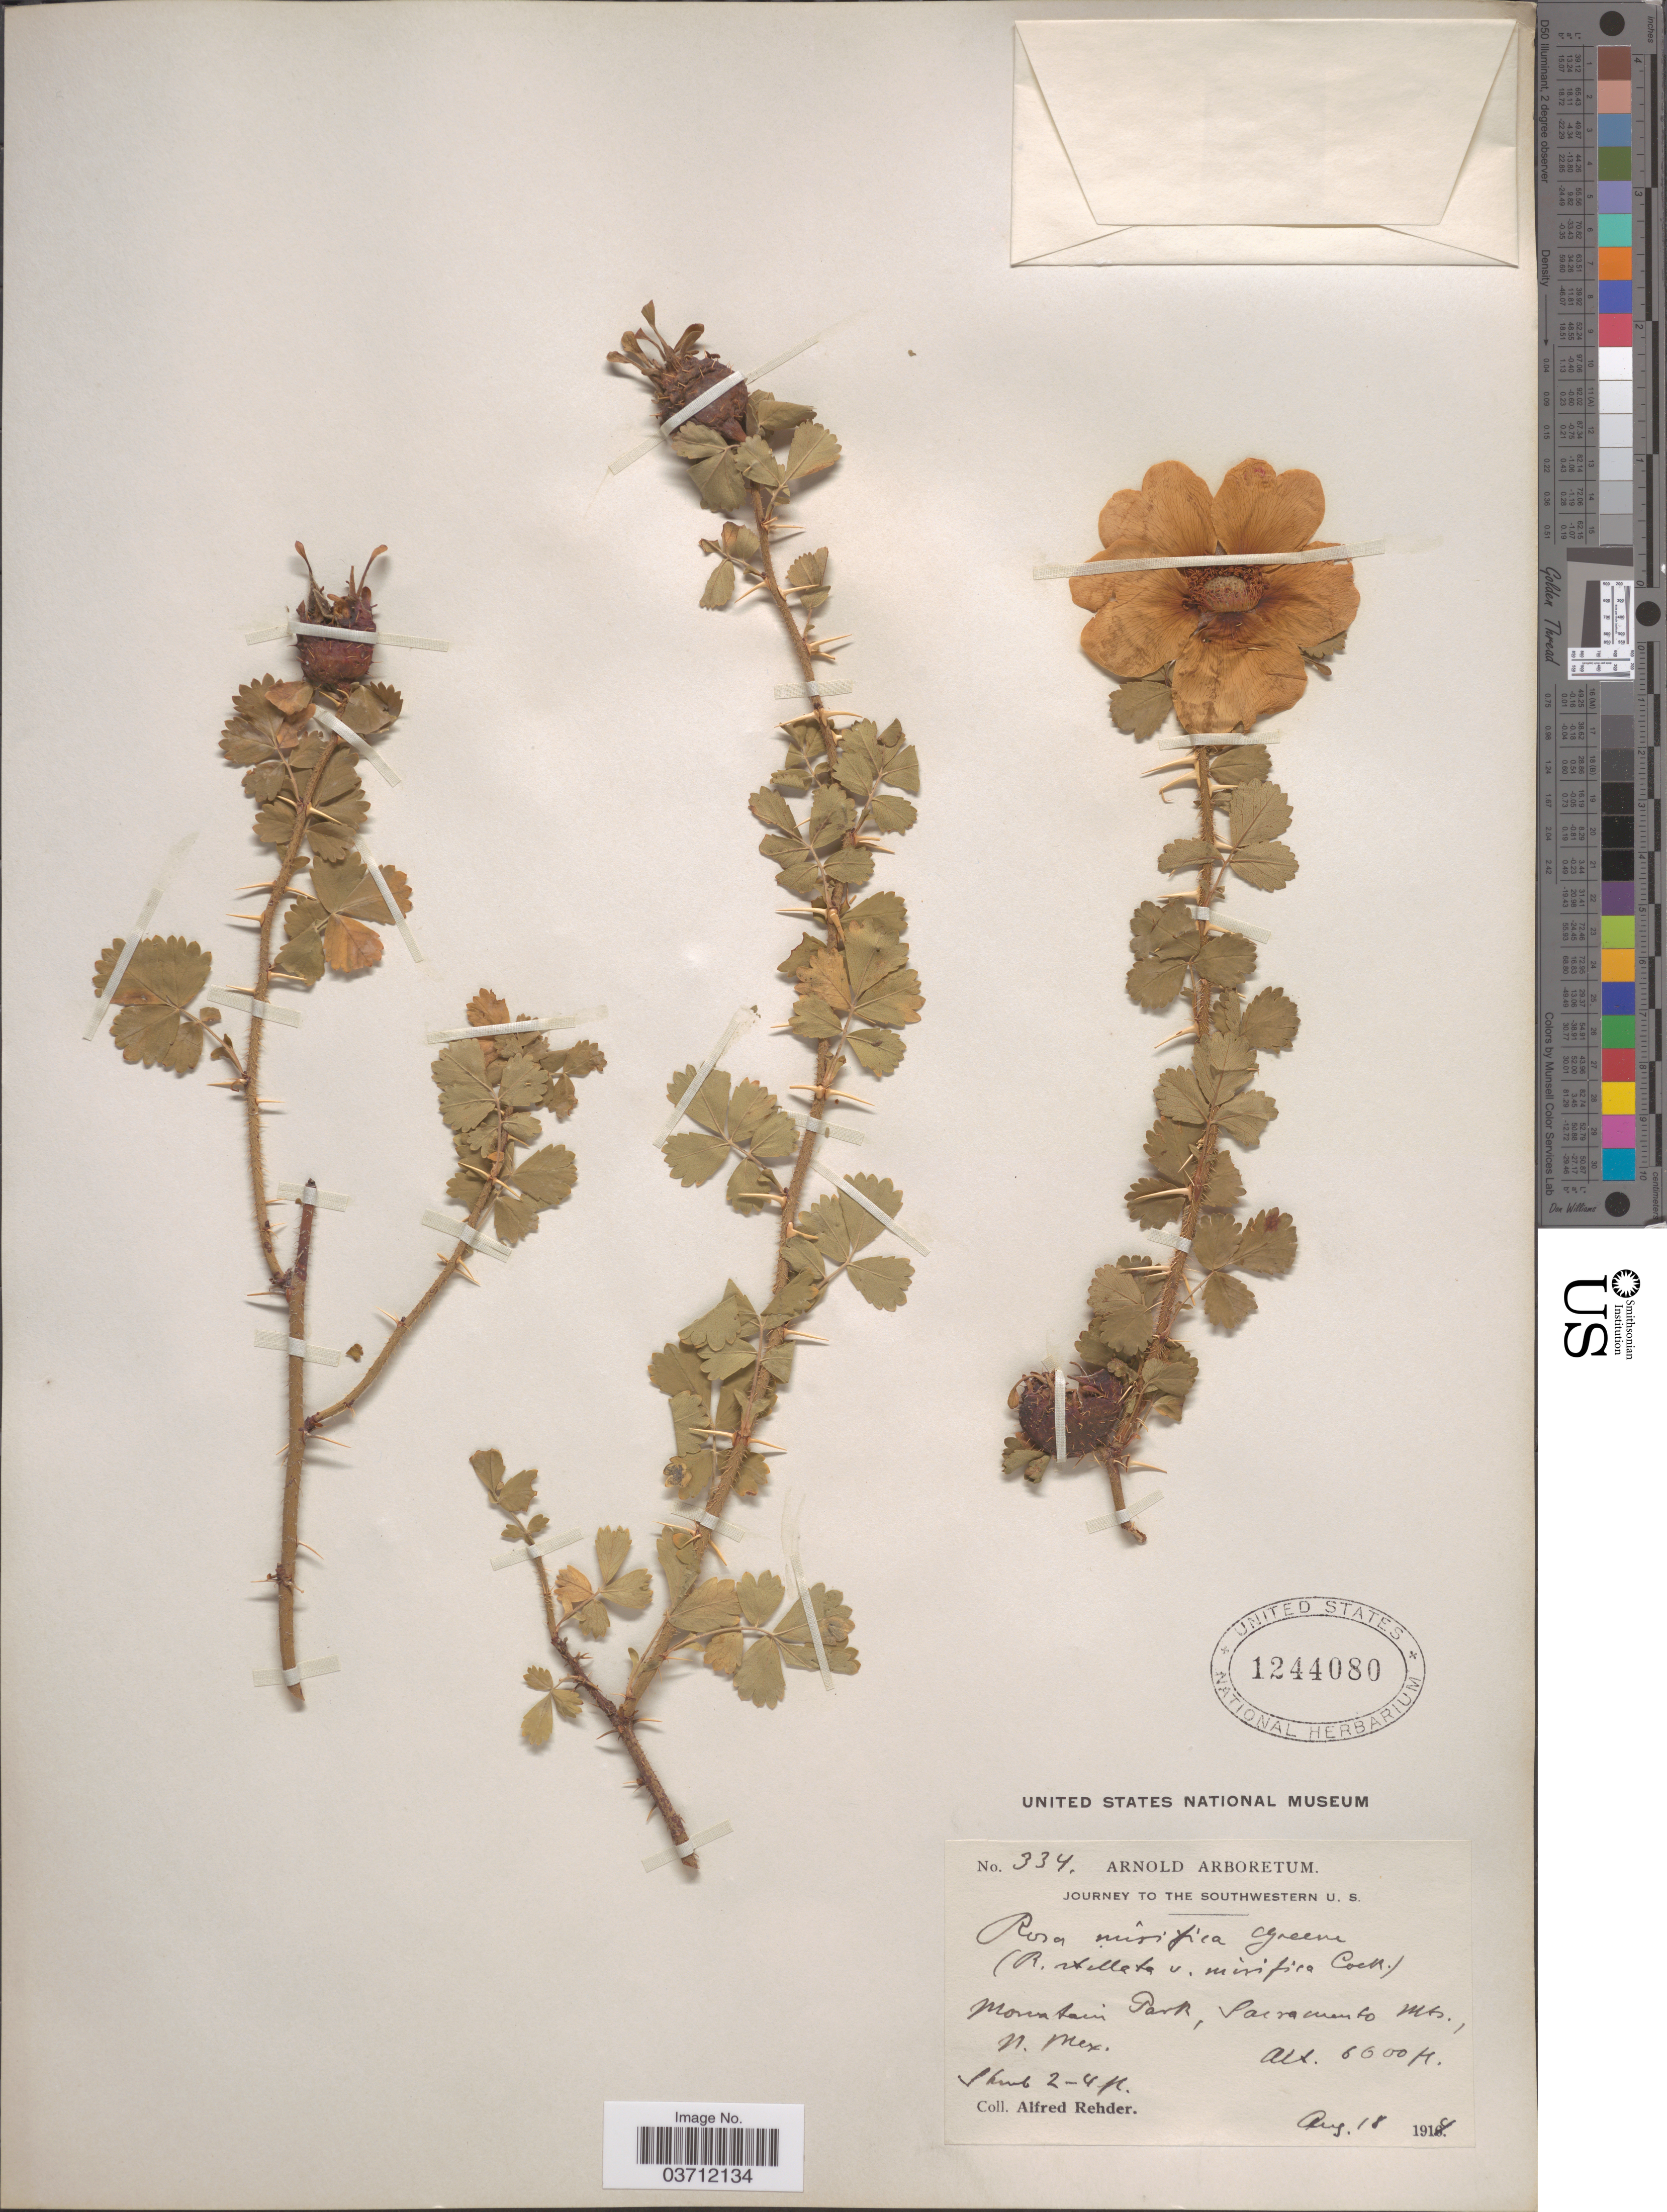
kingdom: Plantae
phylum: Tracheophyta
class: Magnoliopsida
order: Rosales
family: Rosaceae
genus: Rosa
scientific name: Rosa stellata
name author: Wooton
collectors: A. Rehder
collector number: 334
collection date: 1914-08-18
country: United States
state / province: New Mexico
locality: Mountain Park, Sacramento Mts.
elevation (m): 1829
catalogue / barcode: US 1244080